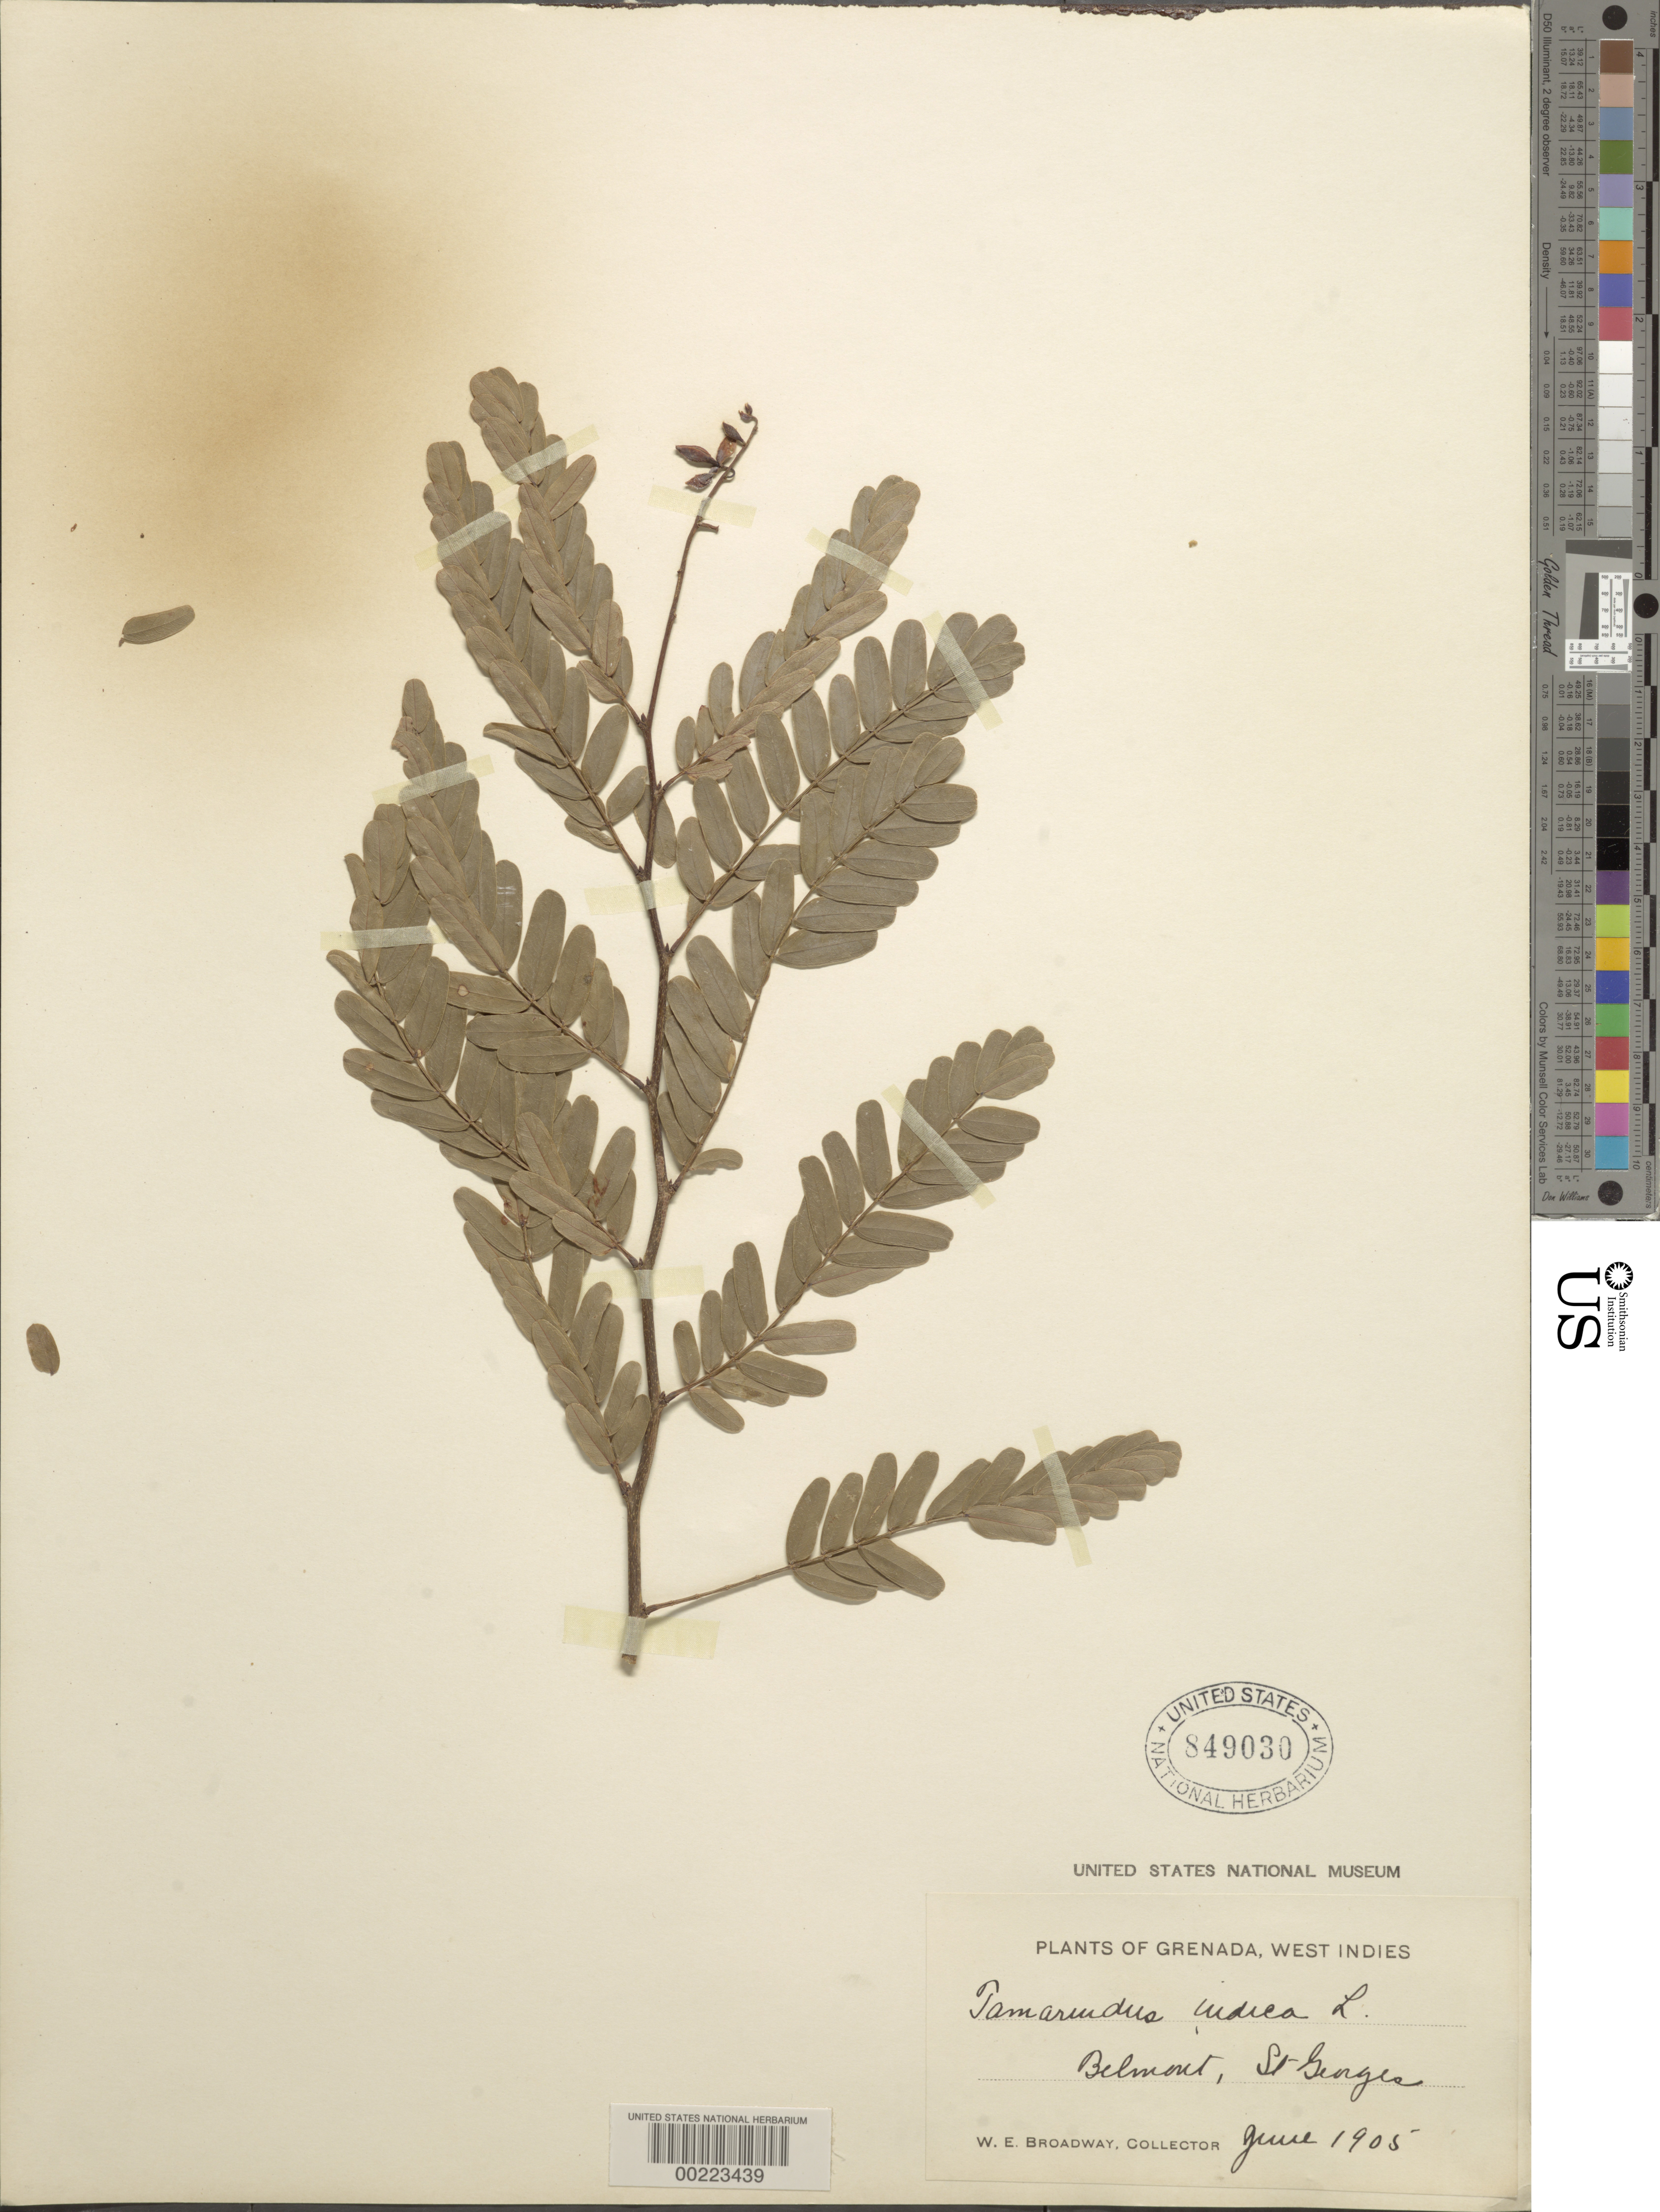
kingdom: Plantae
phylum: Tracheophyta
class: Magnoliopsida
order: Fabales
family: Fabaceae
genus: Tamarindus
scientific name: Tamarindus indica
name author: L.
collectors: W. E. Broadway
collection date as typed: Jun 1905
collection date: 1905-06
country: Grenada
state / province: Saint George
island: Grenada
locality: Belmont, St. Georges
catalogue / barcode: US 849030